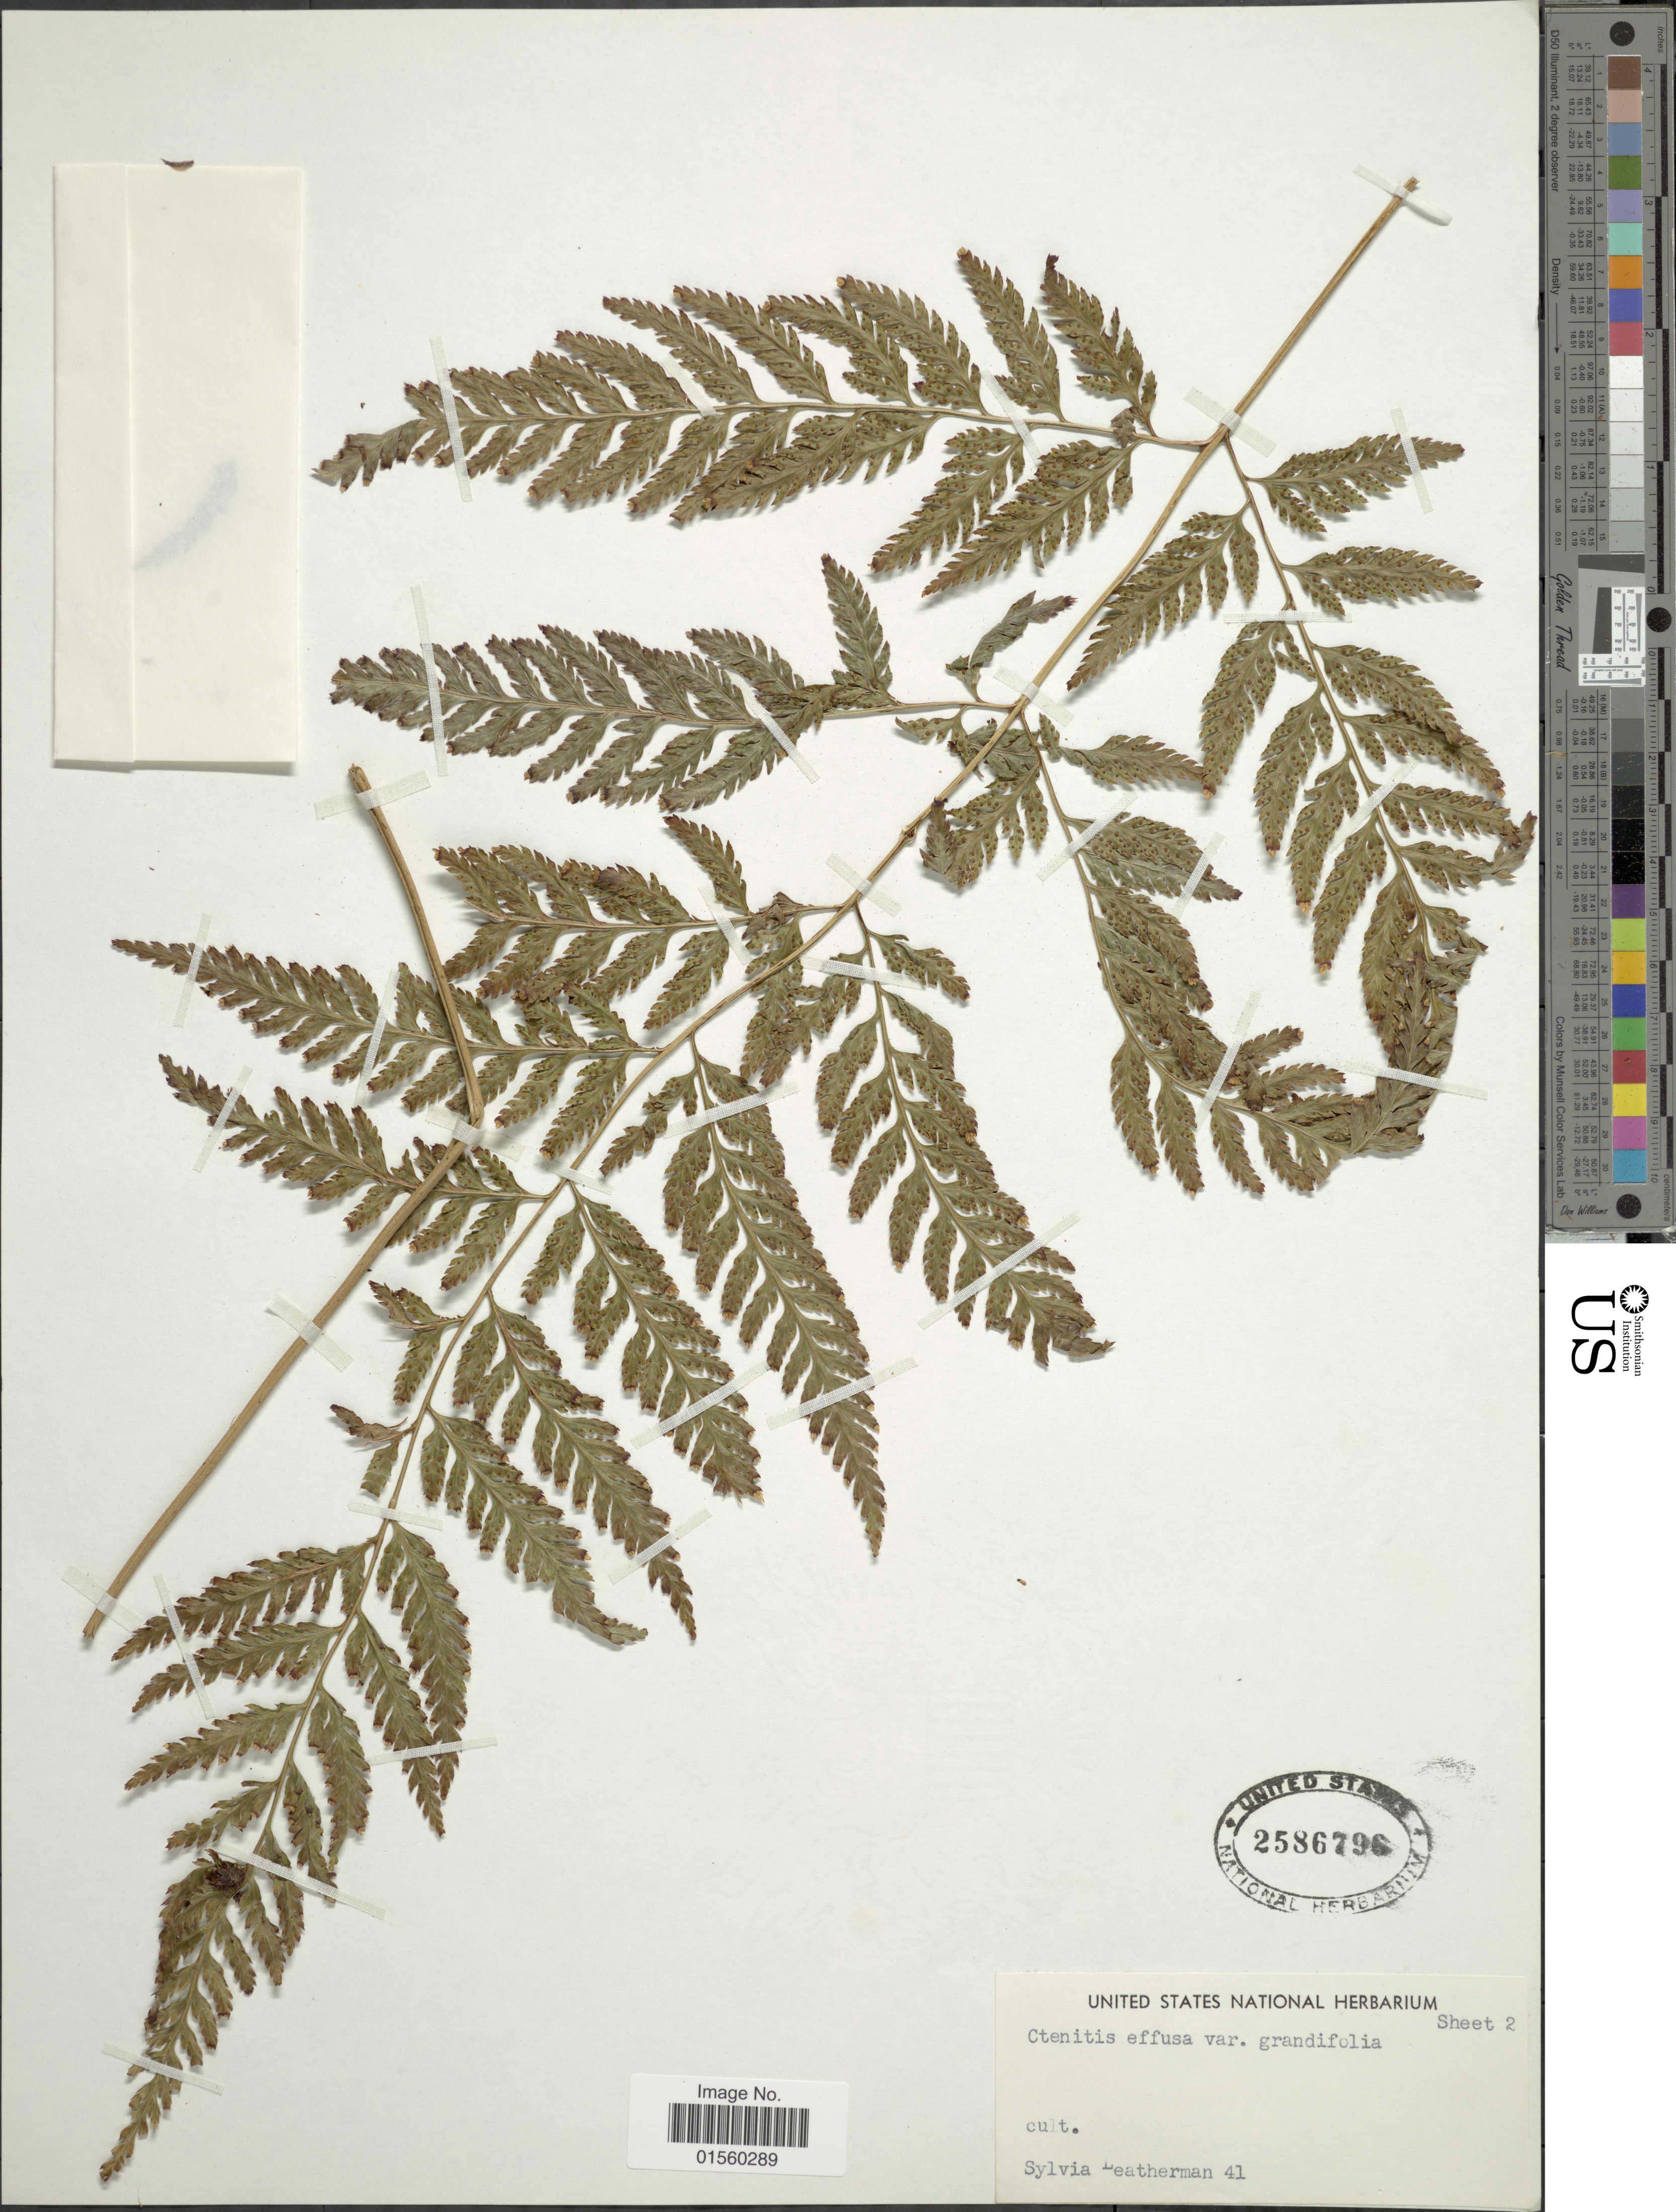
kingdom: Plantae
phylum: Tracheophyta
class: Polypodiopsida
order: Polypodiales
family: Dryopteridaceae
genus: Parapolystichum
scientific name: Parapolystichum effusum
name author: (Sw.) Ching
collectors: S. Leatherman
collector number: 41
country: United States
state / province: California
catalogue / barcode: US 2586796